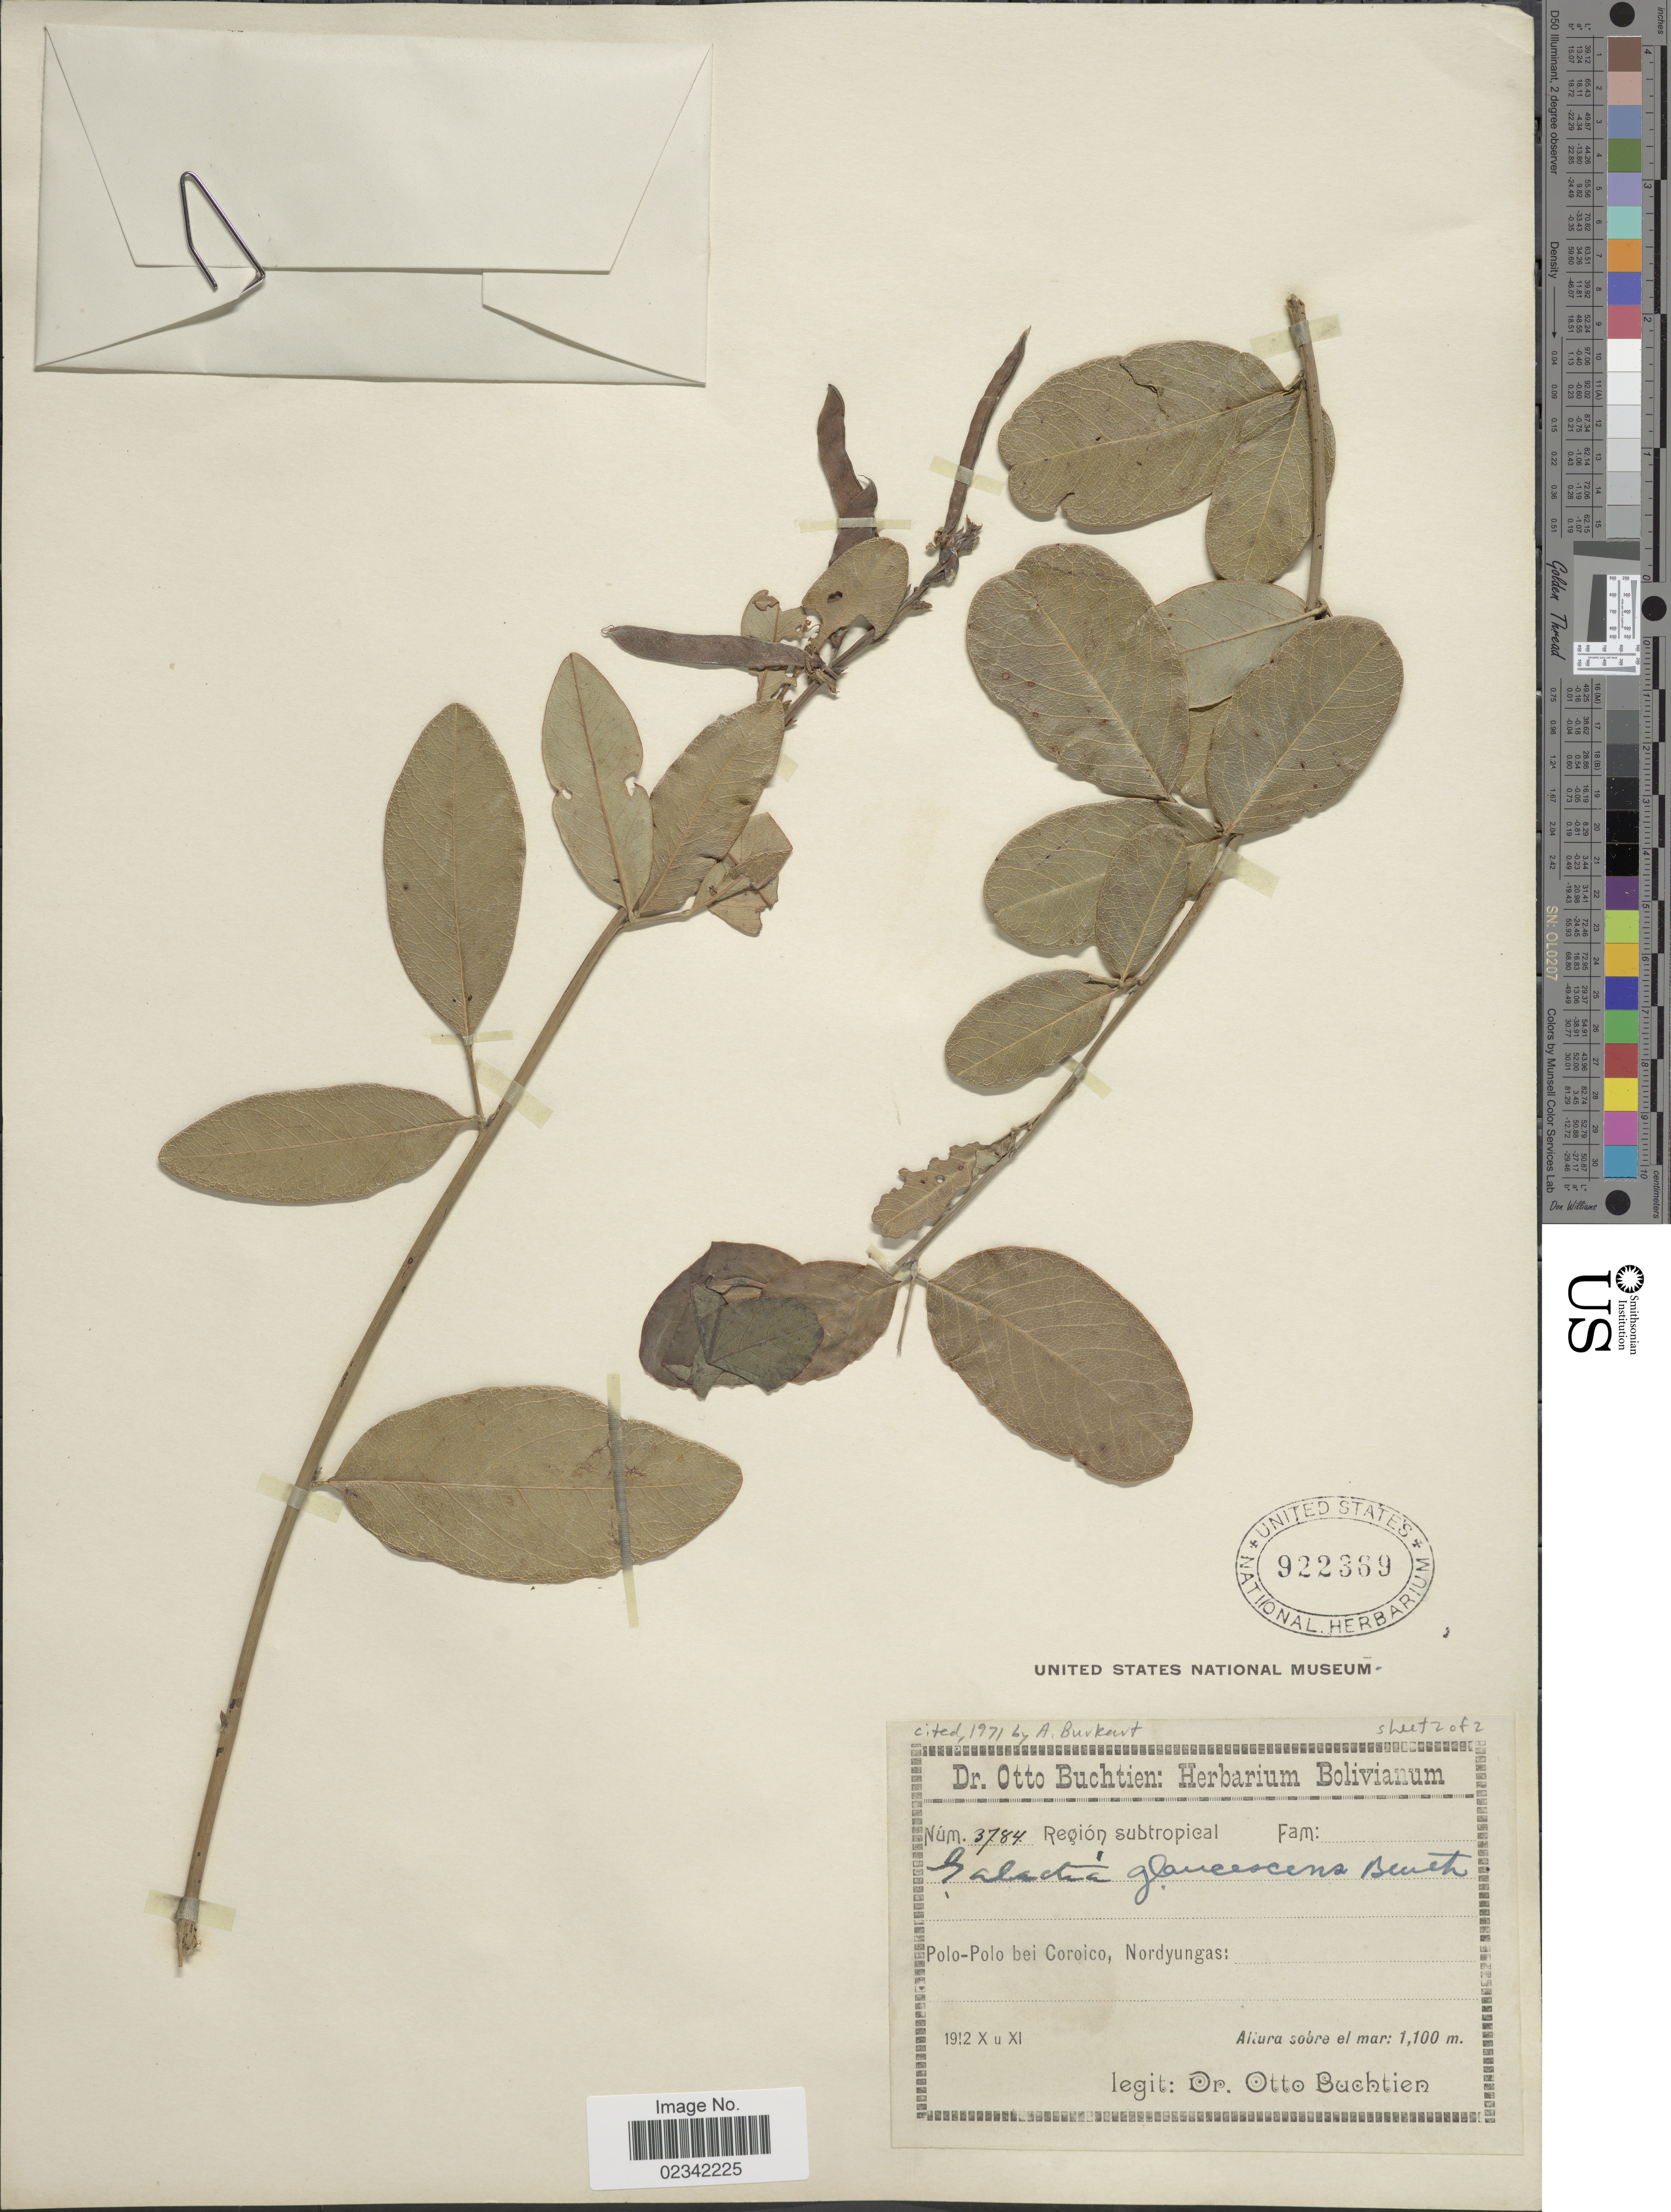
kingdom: Plantae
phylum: Tracheophyta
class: Magnoliopsida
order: Fabales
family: Fabaceae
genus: Galactia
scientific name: Galactia glaucescens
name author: Kunth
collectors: O. Buchtien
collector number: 3784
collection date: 1912-10/1912-11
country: Bolivia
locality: Polo-Polo bei Coroico, Nordyungas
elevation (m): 1100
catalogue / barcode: US 922369